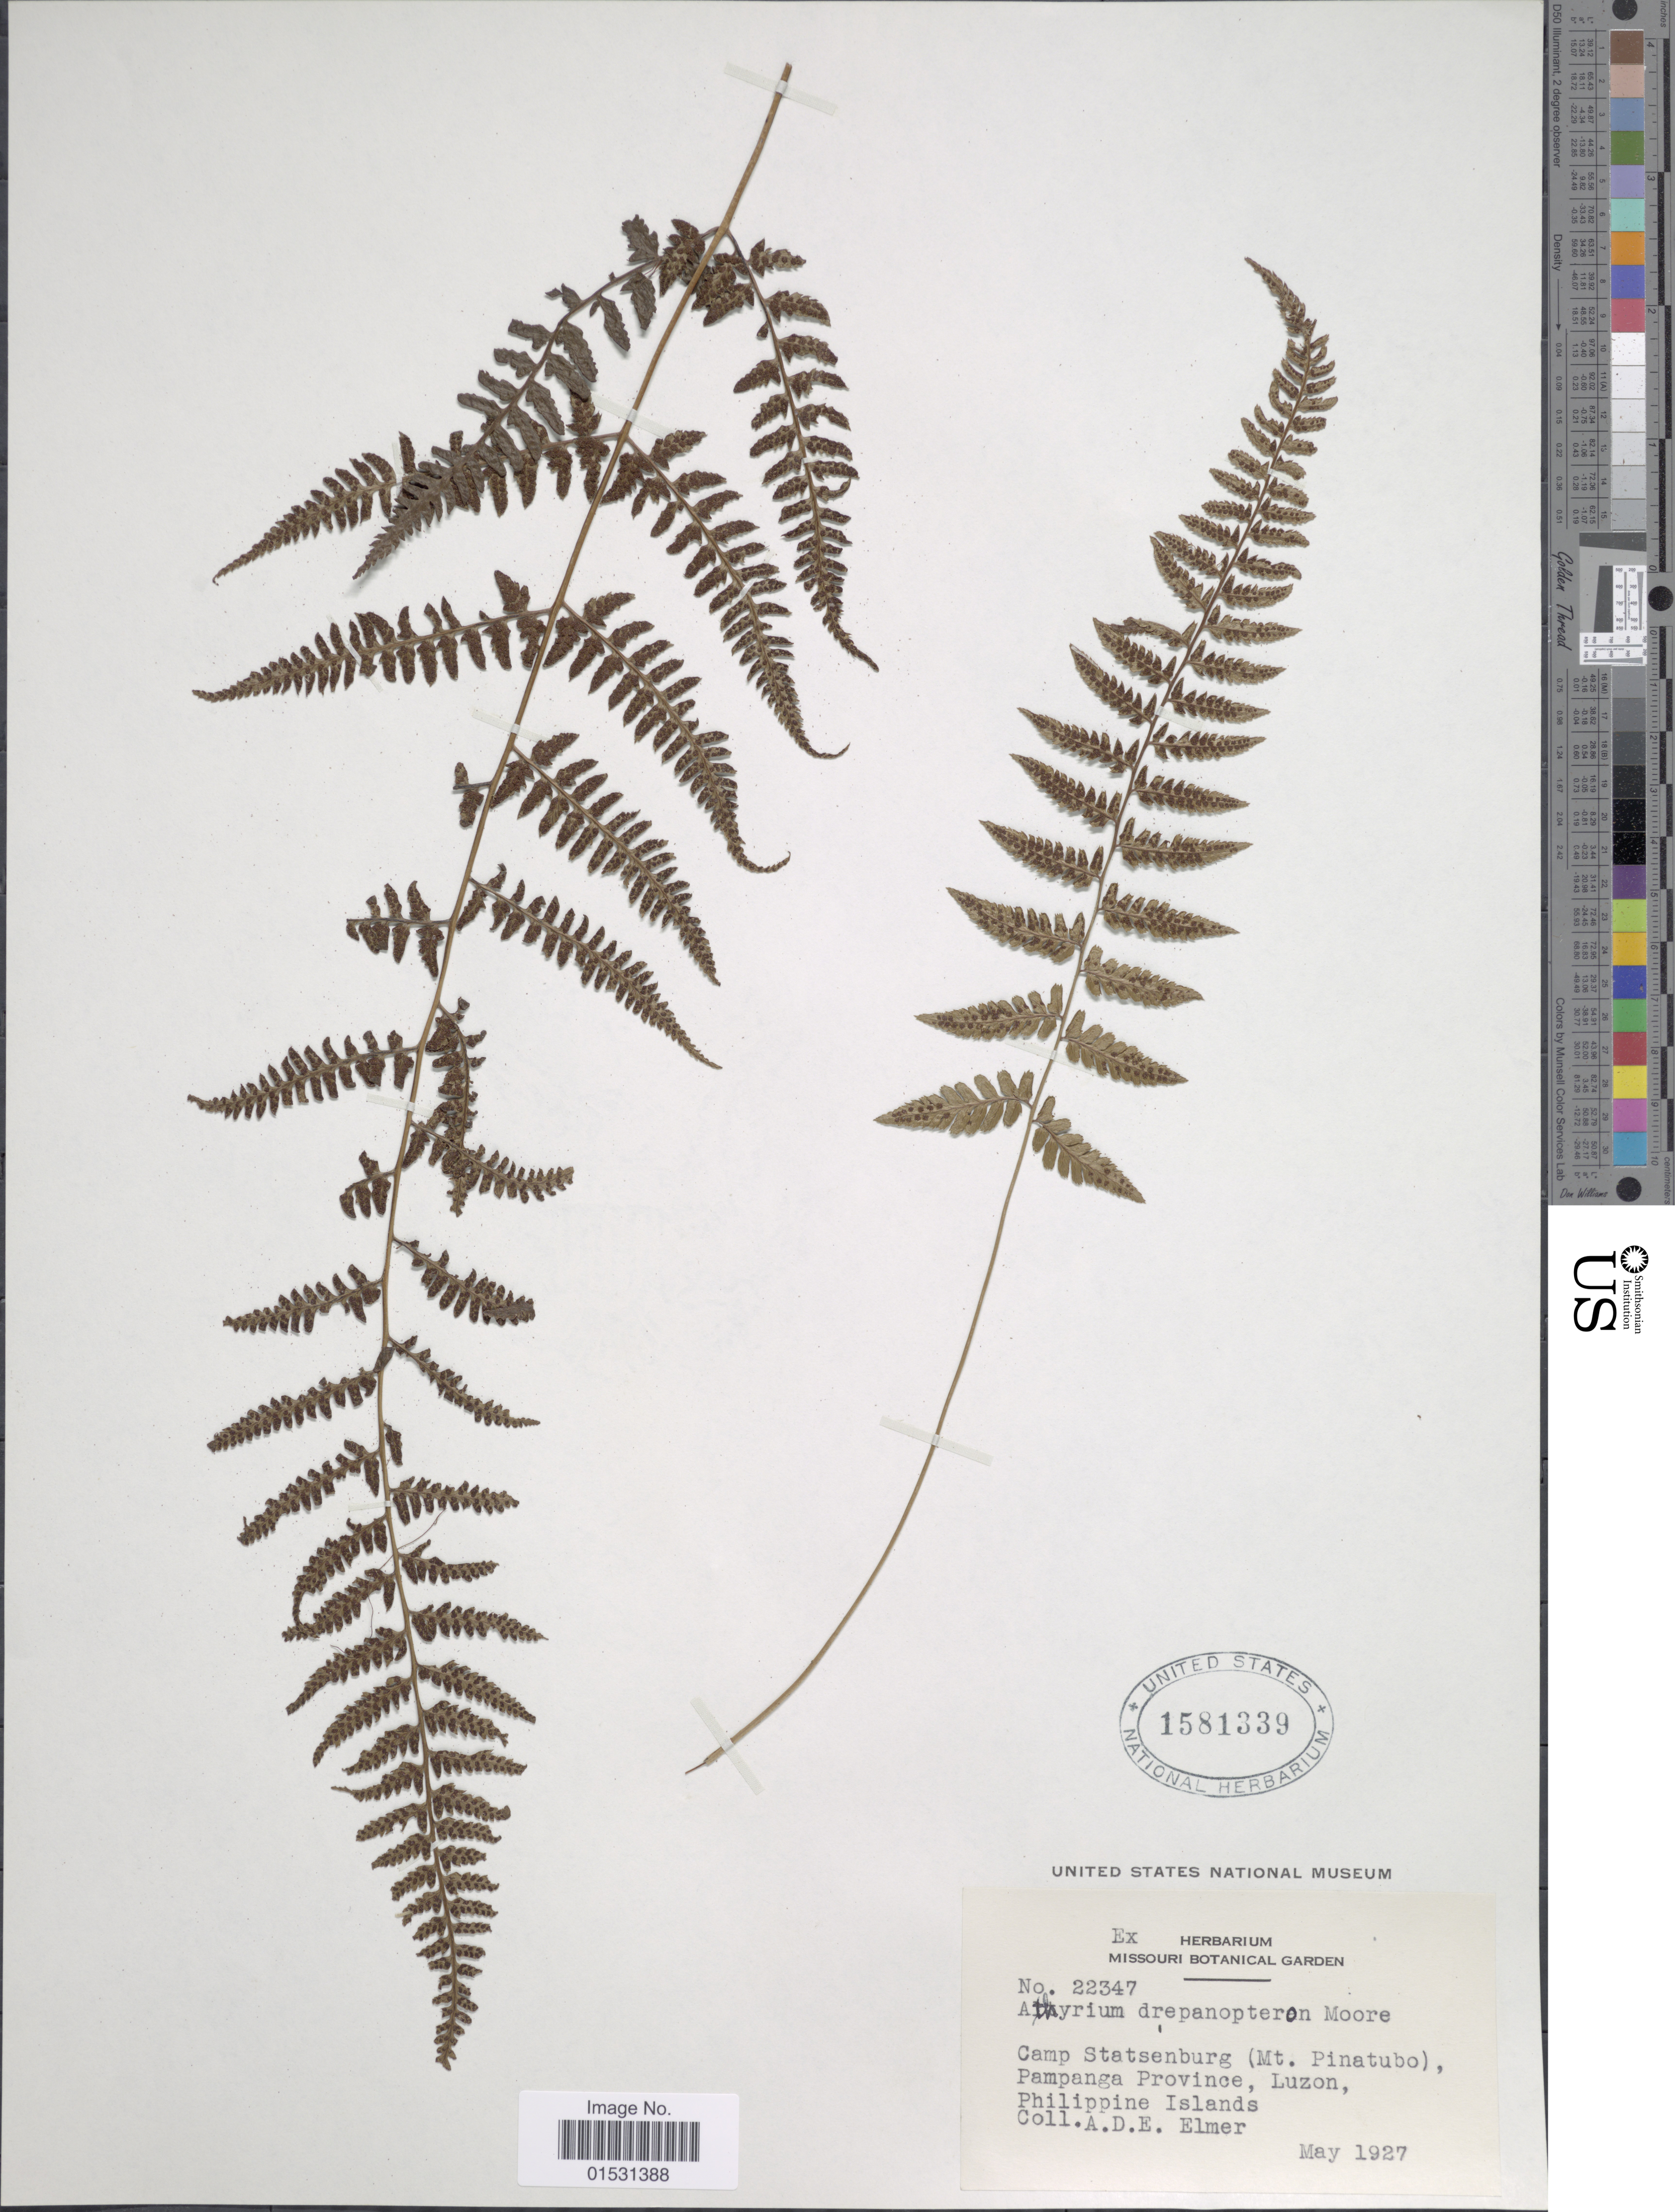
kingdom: Plantae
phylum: Tracheophyta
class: Polypodiopsida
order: Polypodiales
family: Athyriaceae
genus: Athyrium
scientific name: Athyrium drepanopterum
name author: (Kunze) A. Braun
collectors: A. D. E. Elmer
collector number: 22347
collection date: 1927-05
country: Philippines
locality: Camp Statsenburg (Mt. Pinatubo), Pampanga Province, Luzon, Philippine Islands.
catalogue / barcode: US 1581339